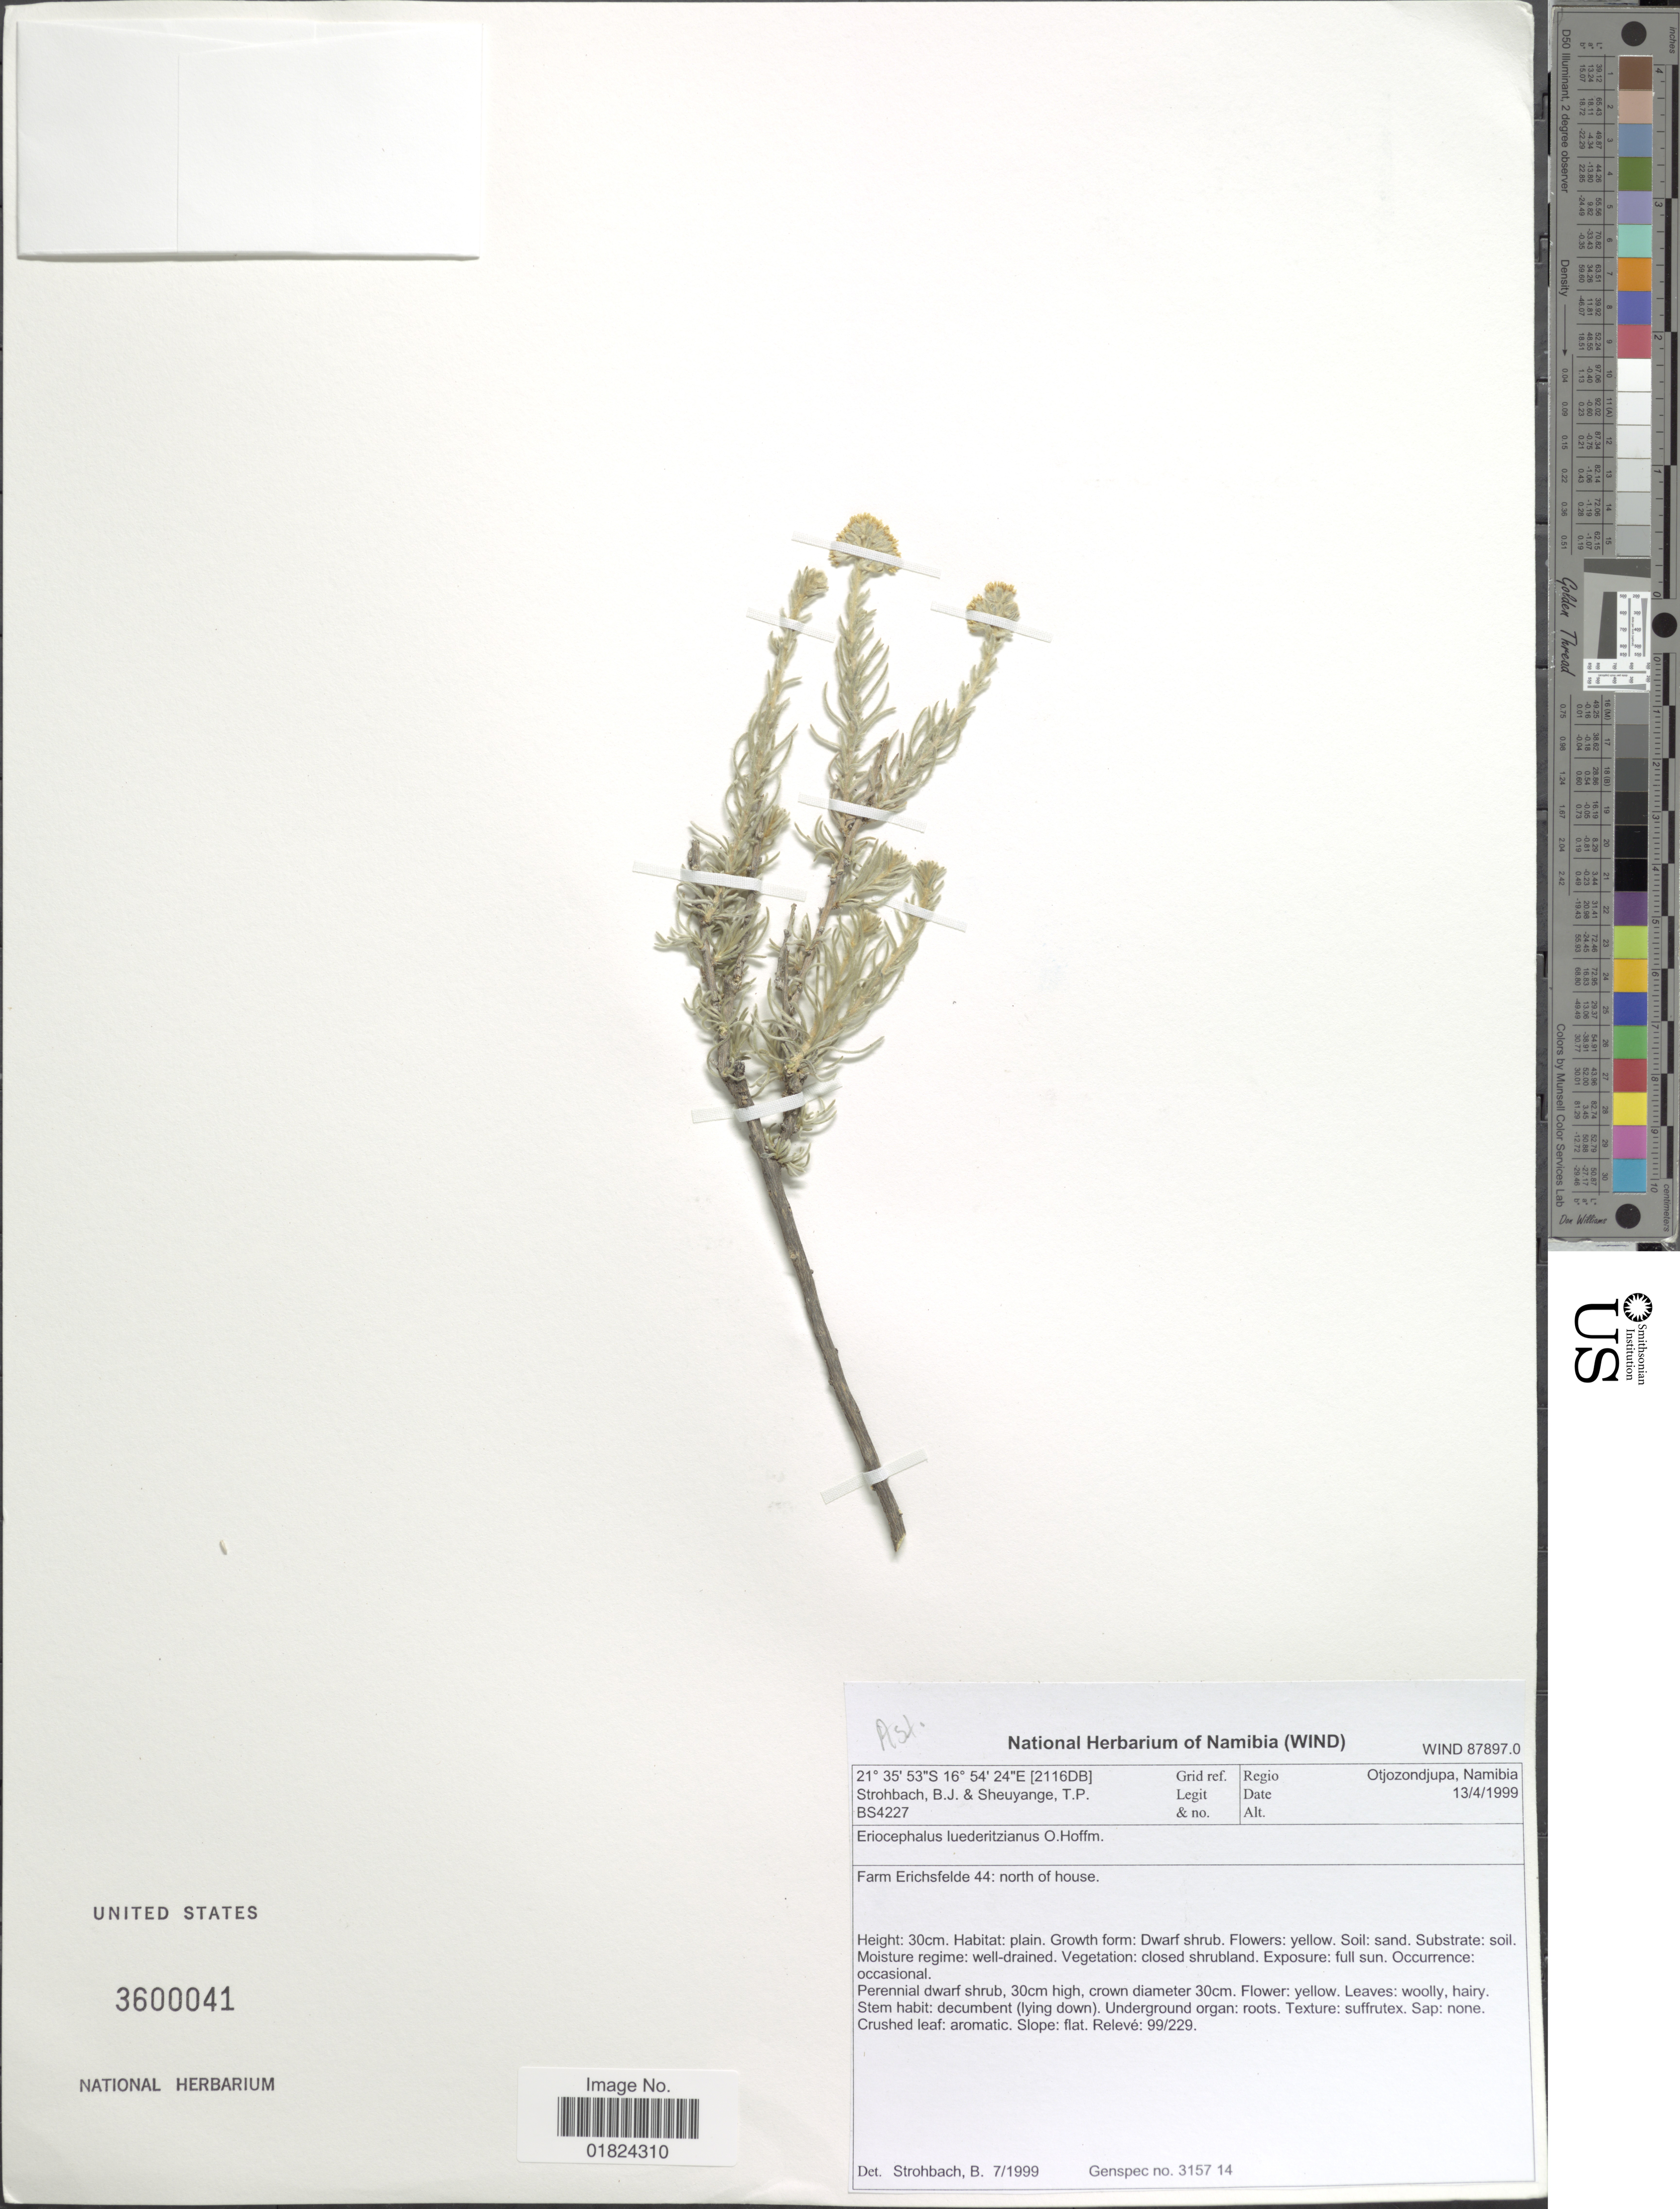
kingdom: Plantae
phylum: Tracheophyta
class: Magnoliopsida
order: Asterales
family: Asteraceae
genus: Eriocephalus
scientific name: Eriocephalus luederitzianus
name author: O. Hoffm.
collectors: B. Strohbach & T. Sheuyange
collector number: BS4227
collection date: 1999-04-13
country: Namibia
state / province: Otjozondjupa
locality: Farm Erichsfelde 44: north of house.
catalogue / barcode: US 3600041